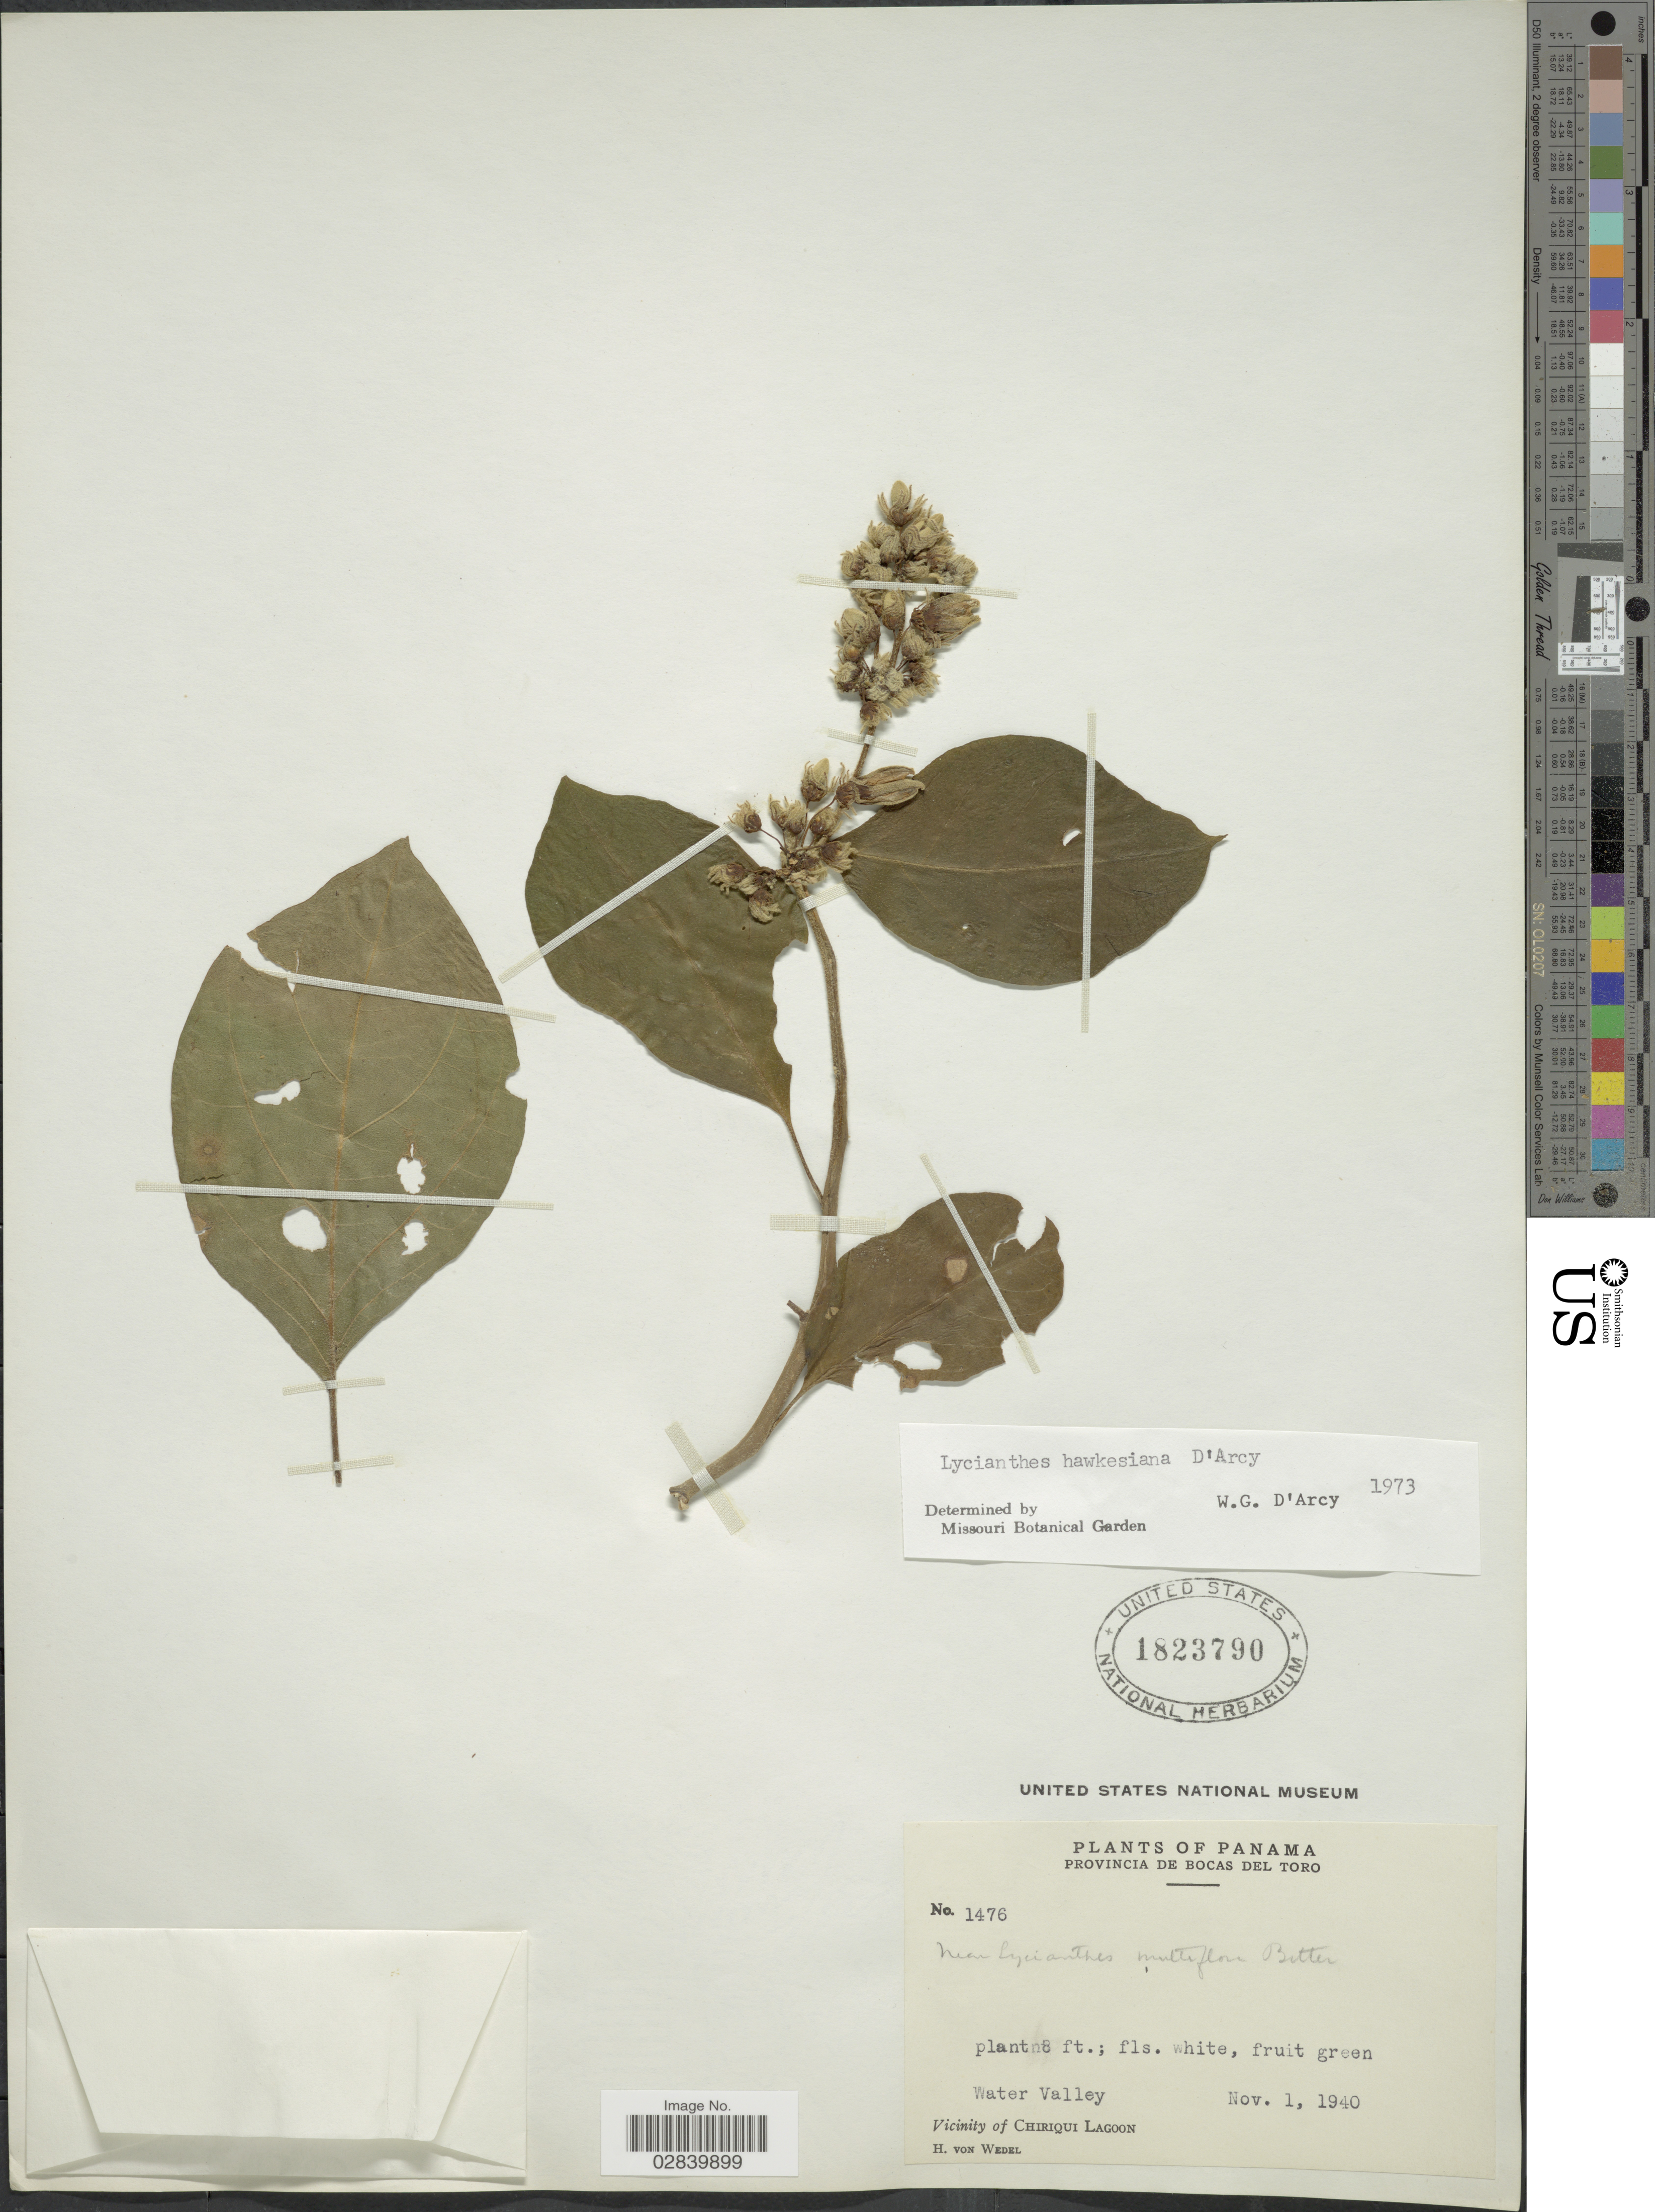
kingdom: Plantae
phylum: Tracheophyta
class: Magnoliopsida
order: Solanales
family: Solanaceae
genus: Lycianthes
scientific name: Lycianthes hawkesiana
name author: D'Arcy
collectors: H. von Wedel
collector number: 1476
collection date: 1940-11-01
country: Panama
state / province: Bocas del Toro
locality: Water Valley. Vicinity of Chiriqui Lagoon.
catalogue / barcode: US 1823790